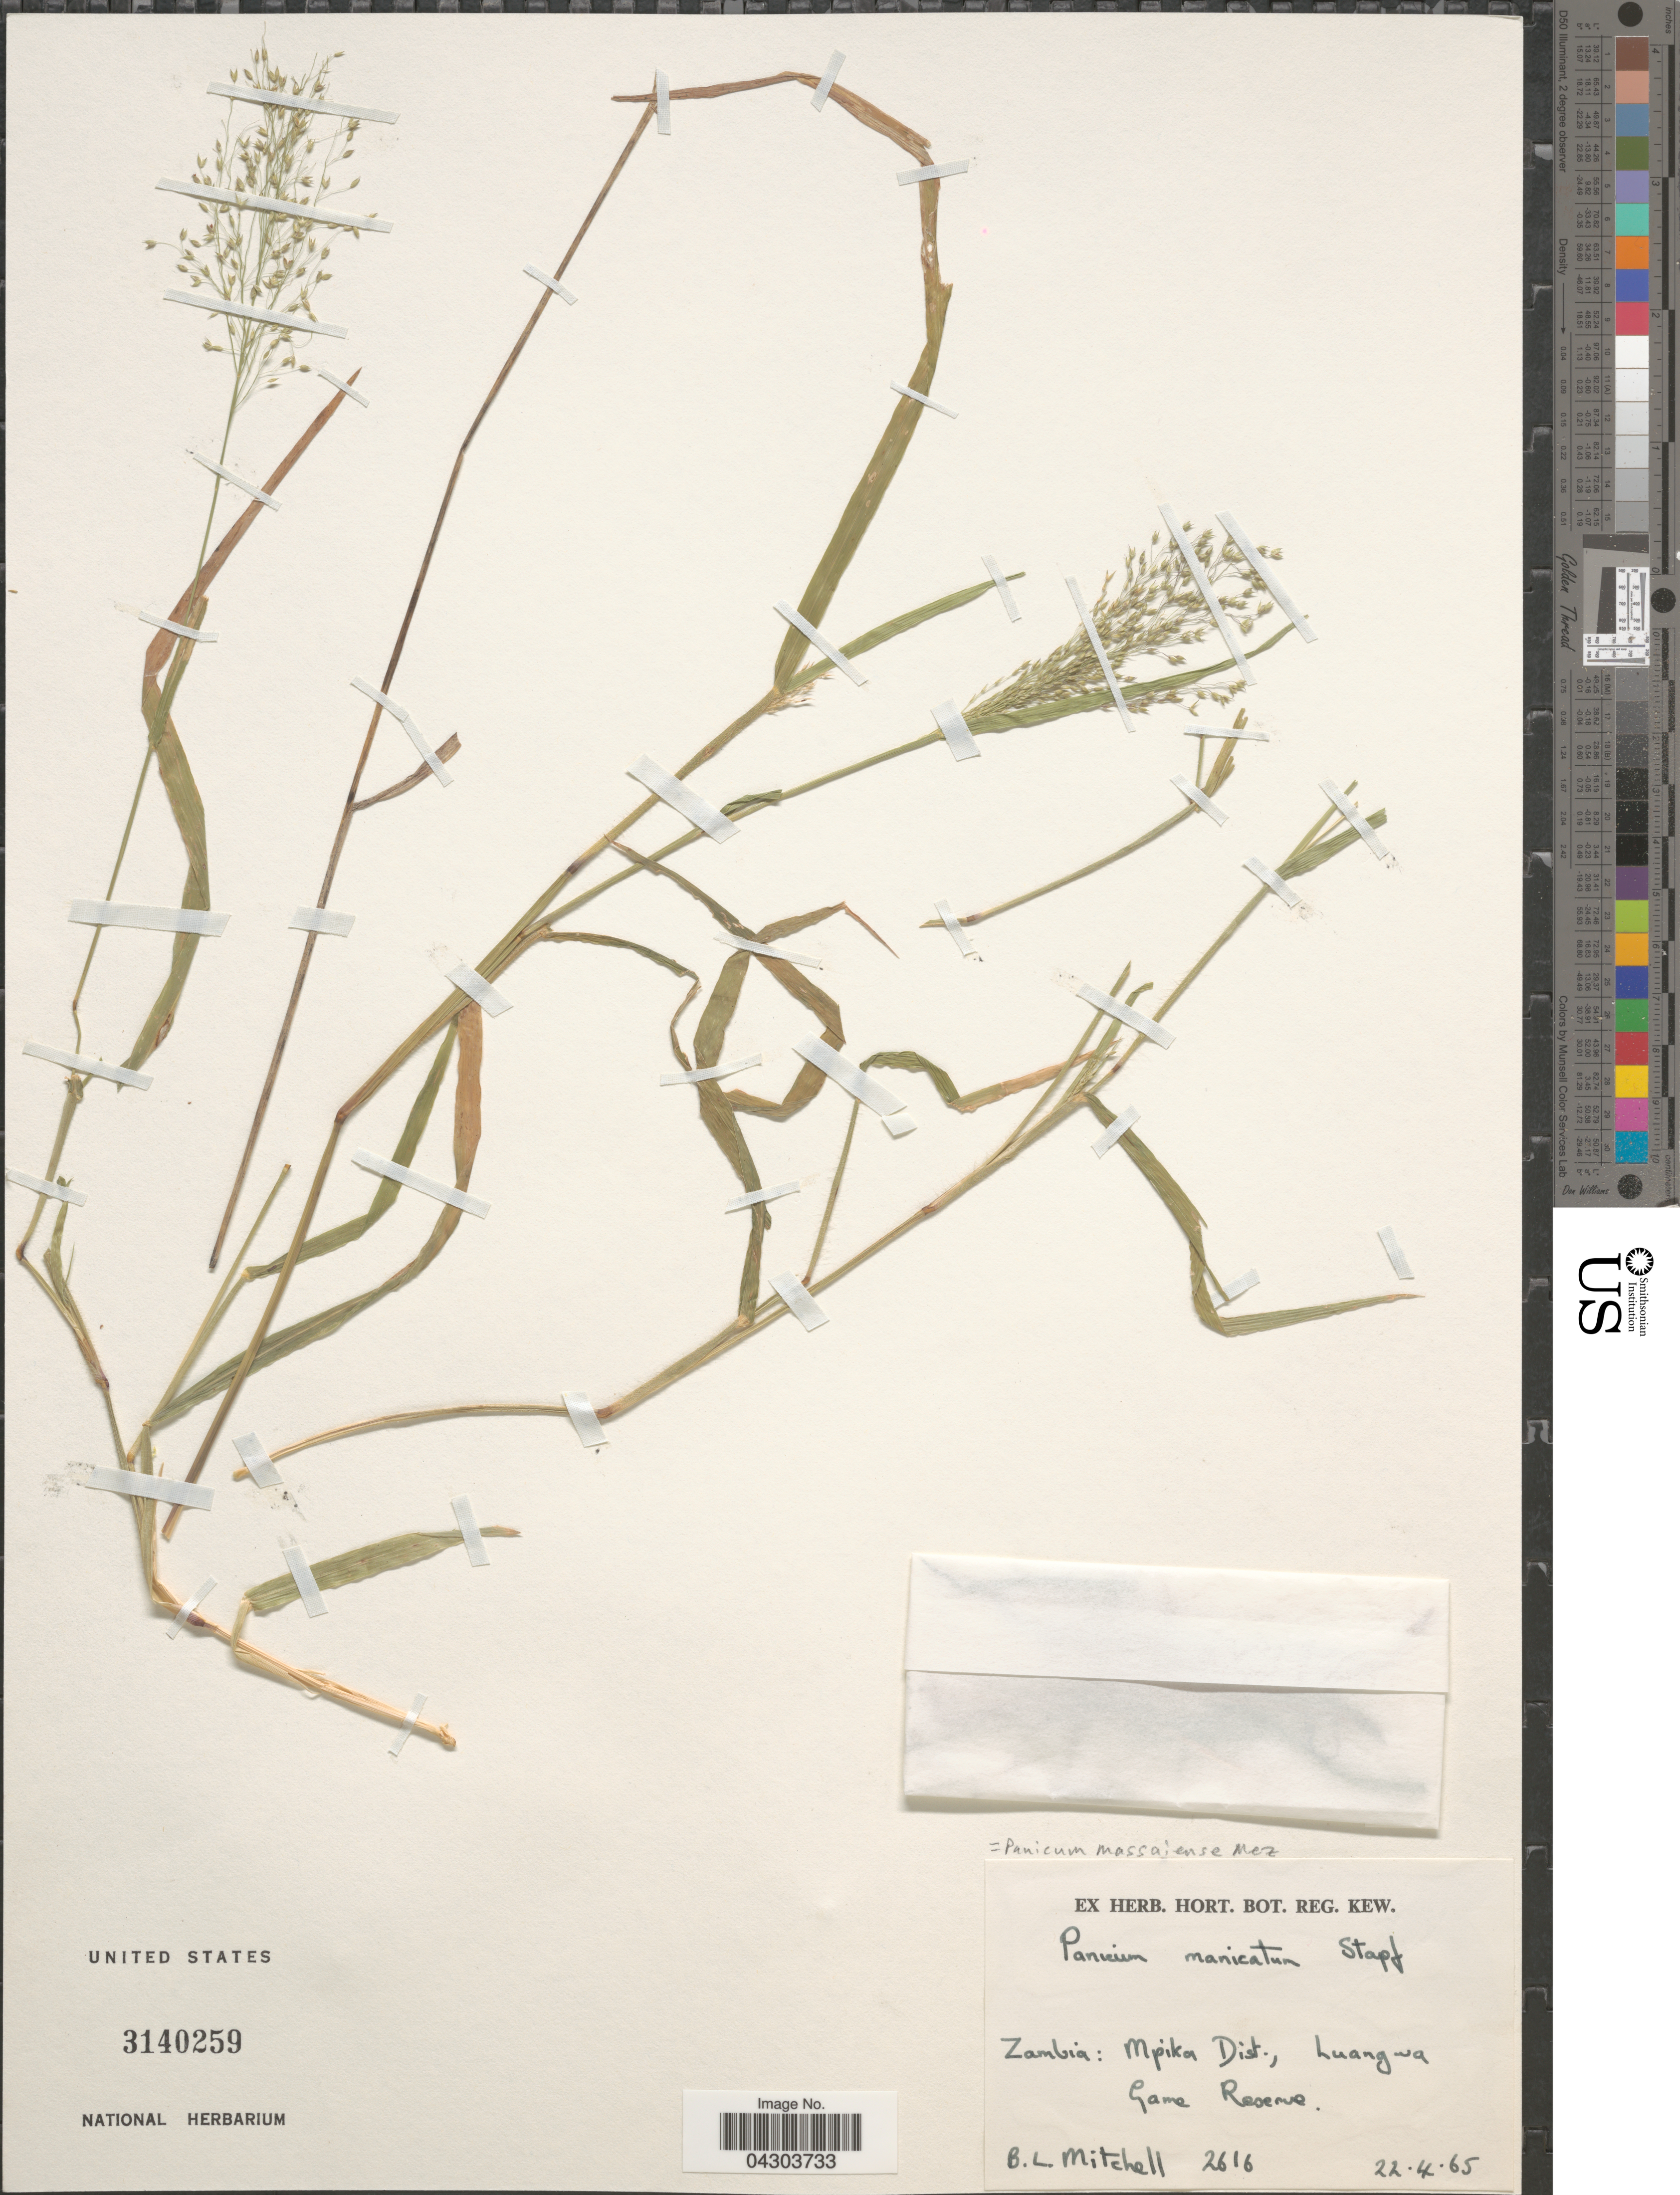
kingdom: Plantae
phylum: Tracheophyta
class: Liliopsida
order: Poales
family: Poaceae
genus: Panicum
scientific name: Panicum massaiense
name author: Mez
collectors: B. Mitchell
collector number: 2616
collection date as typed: Transcribed d/m/y: 22/4/65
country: Zambia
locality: Mpika Dist., Luangwa Game Reserve.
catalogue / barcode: US 3140259